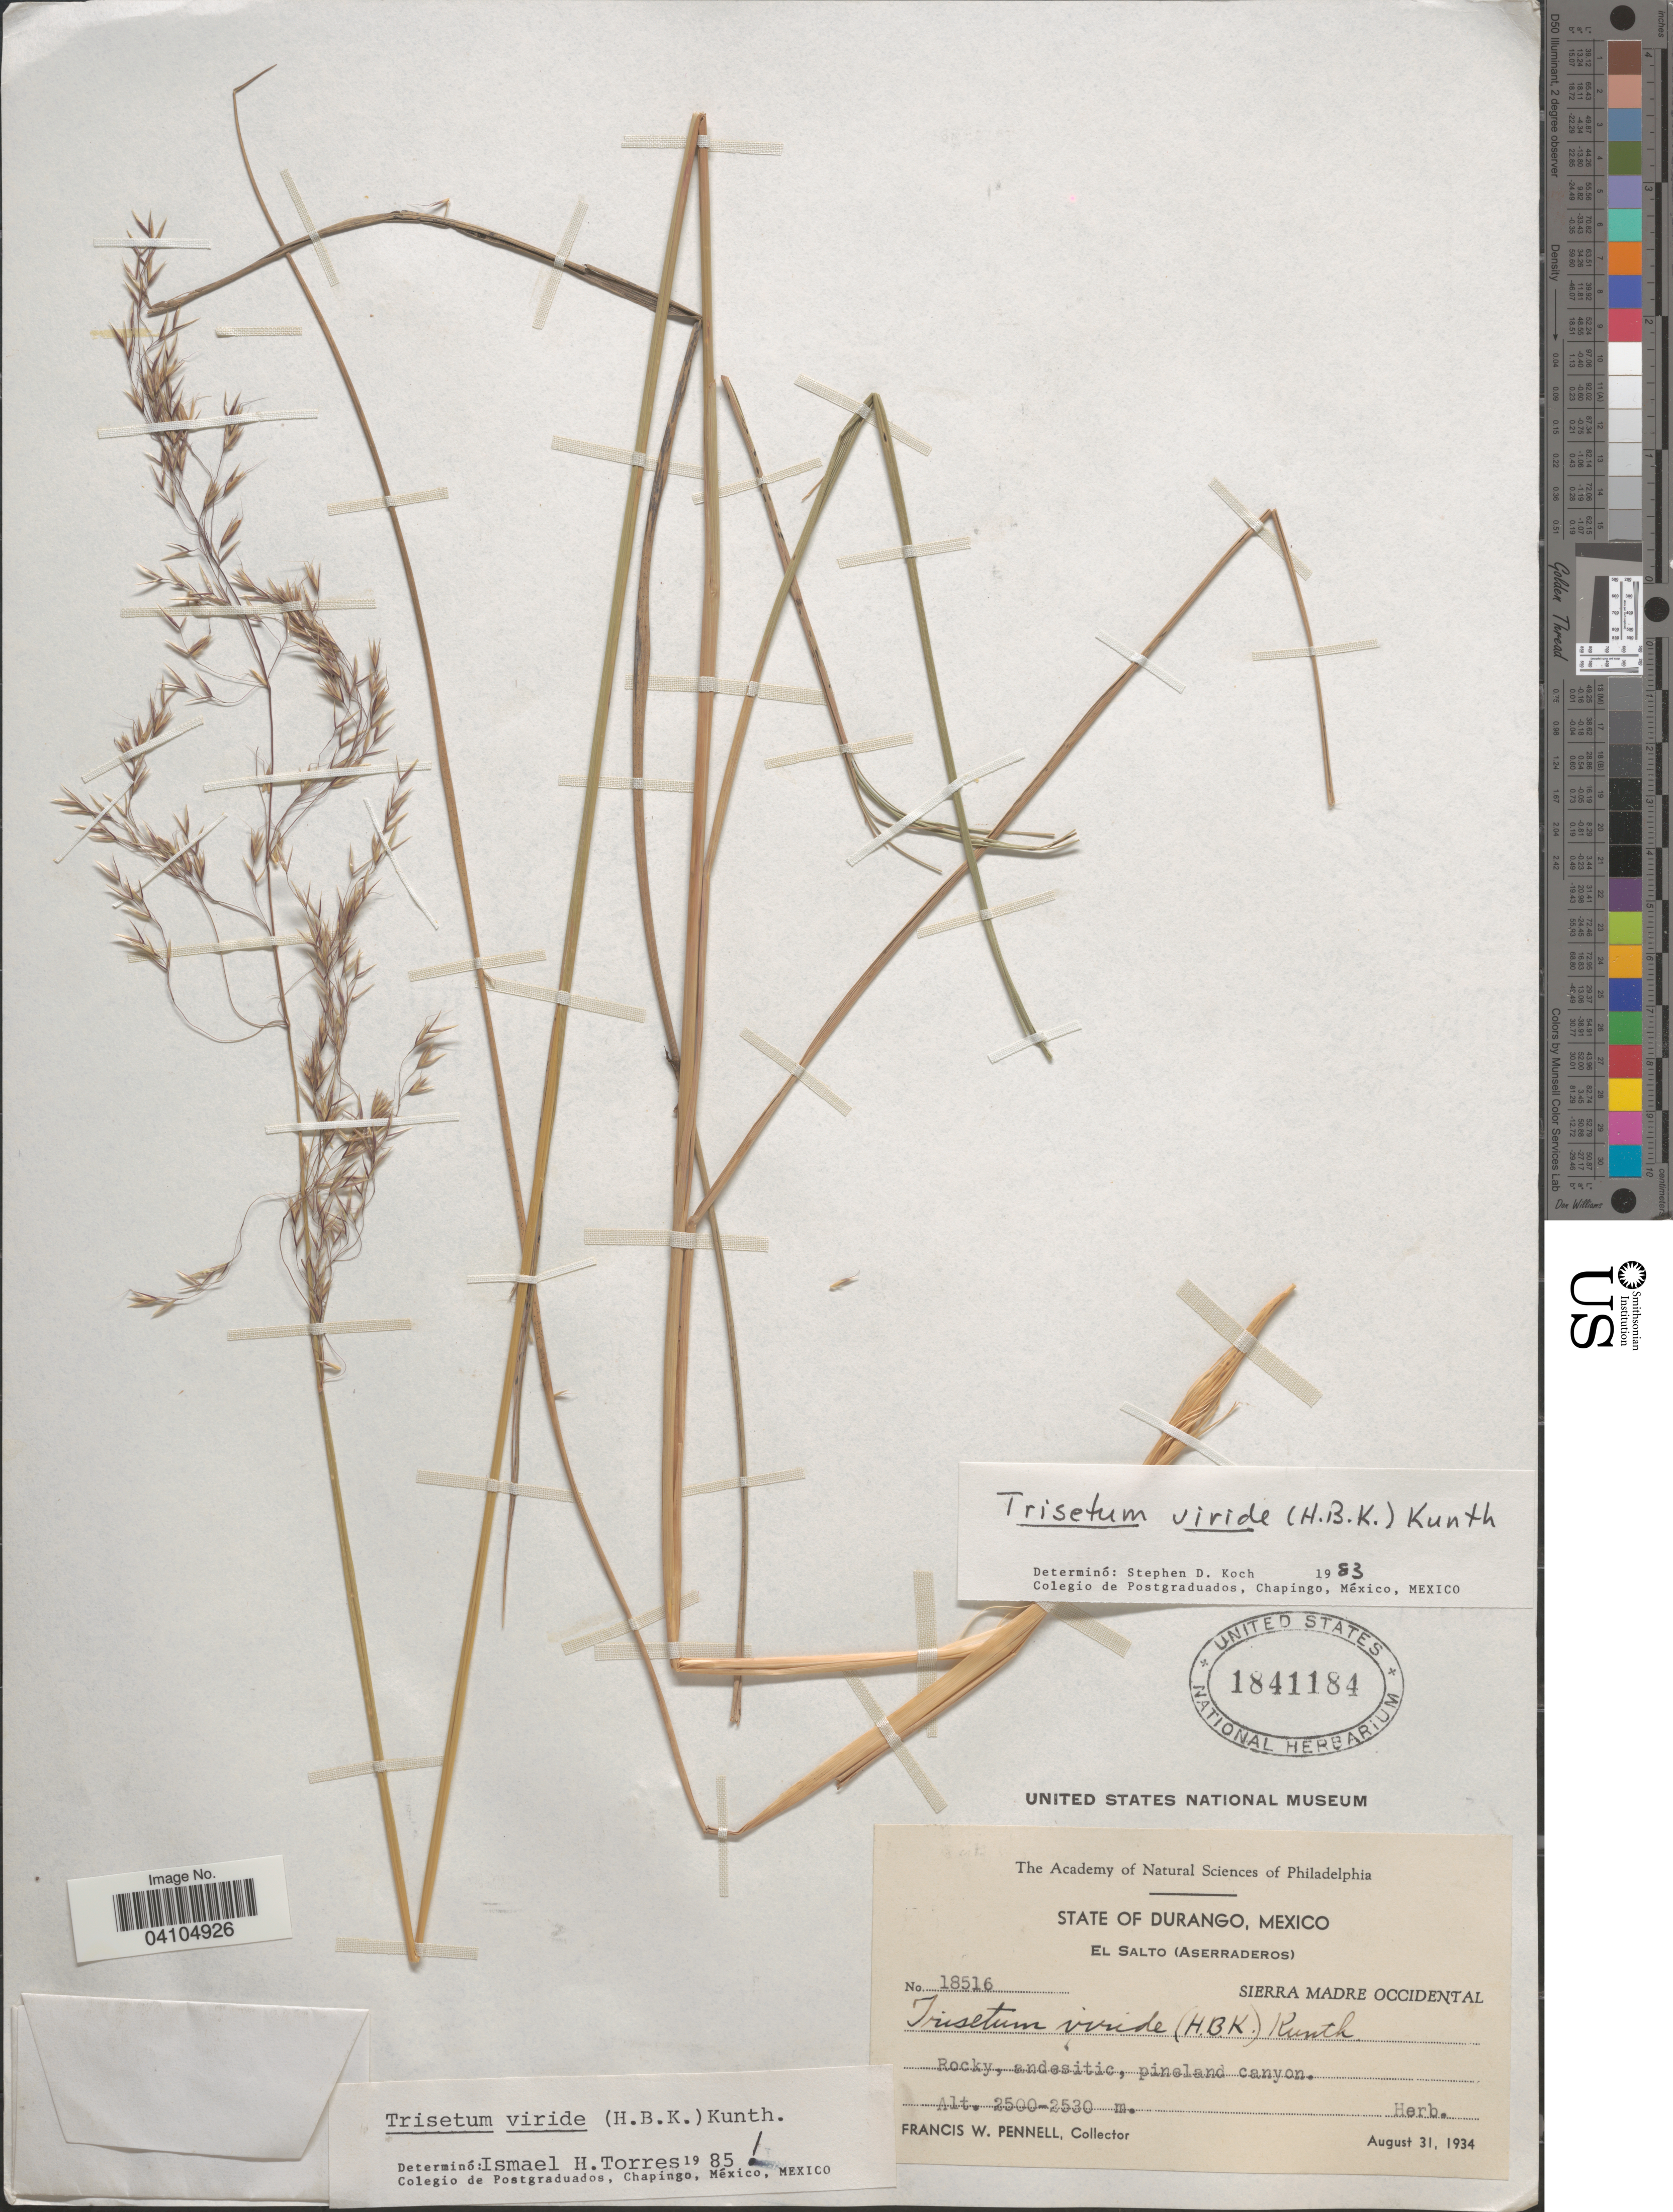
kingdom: Plantae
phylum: Tracheophyta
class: Liliopsida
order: Poales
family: Poaceae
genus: Peyritschia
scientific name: Peyritschia viridis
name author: (Kunth) P.M. Peterson et al.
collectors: F. W. Pennell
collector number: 18516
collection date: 1934-08-31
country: Mexico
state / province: Durango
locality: El Salto (Aserraderos). Sierra Madre Occidental.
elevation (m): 2500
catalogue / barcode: US 1841184